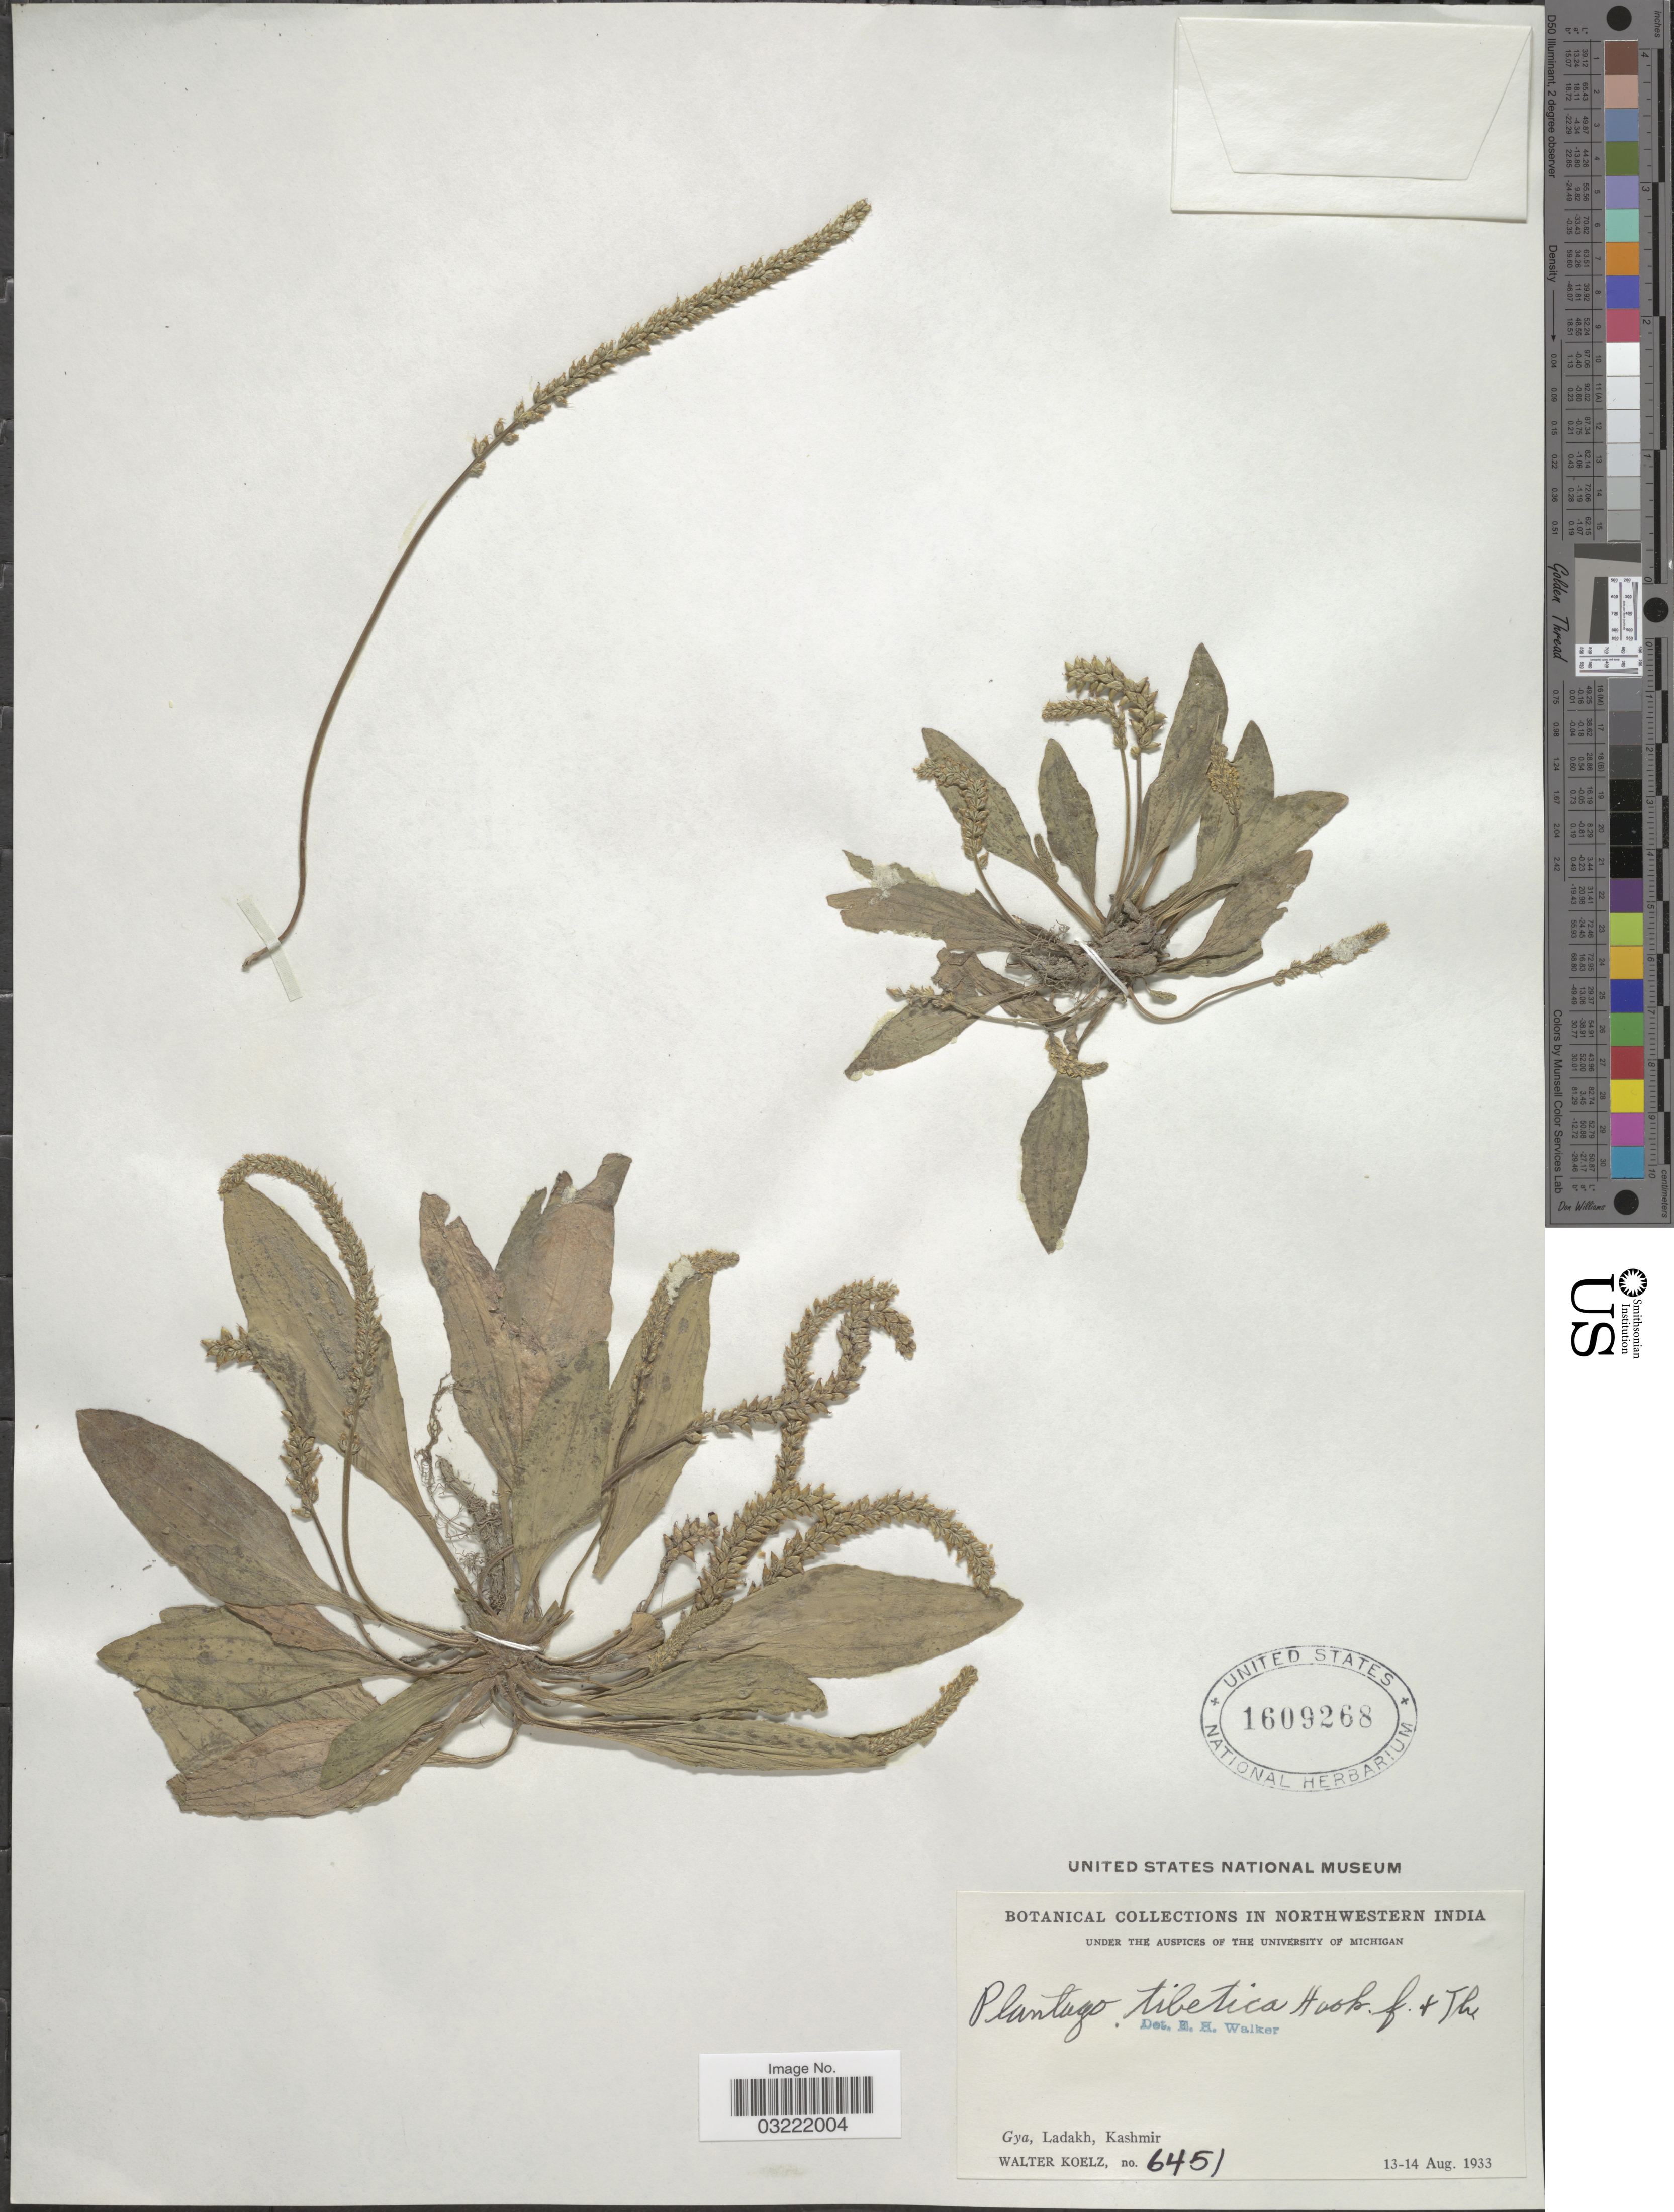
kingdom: Plantae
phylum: Tracheophyta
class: Magnoliopsida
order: Lamiales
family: Plantaginaceae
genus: Plantago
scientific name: Plantago depressa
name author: Willd.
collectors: W. N. Koelz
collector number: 6451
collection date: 1933-08-13/1933-08-14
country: India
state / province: Jammu and Kashmir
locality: Northwestern India. Gya, Ladakh, Kashmir.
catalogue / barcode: US 1609268